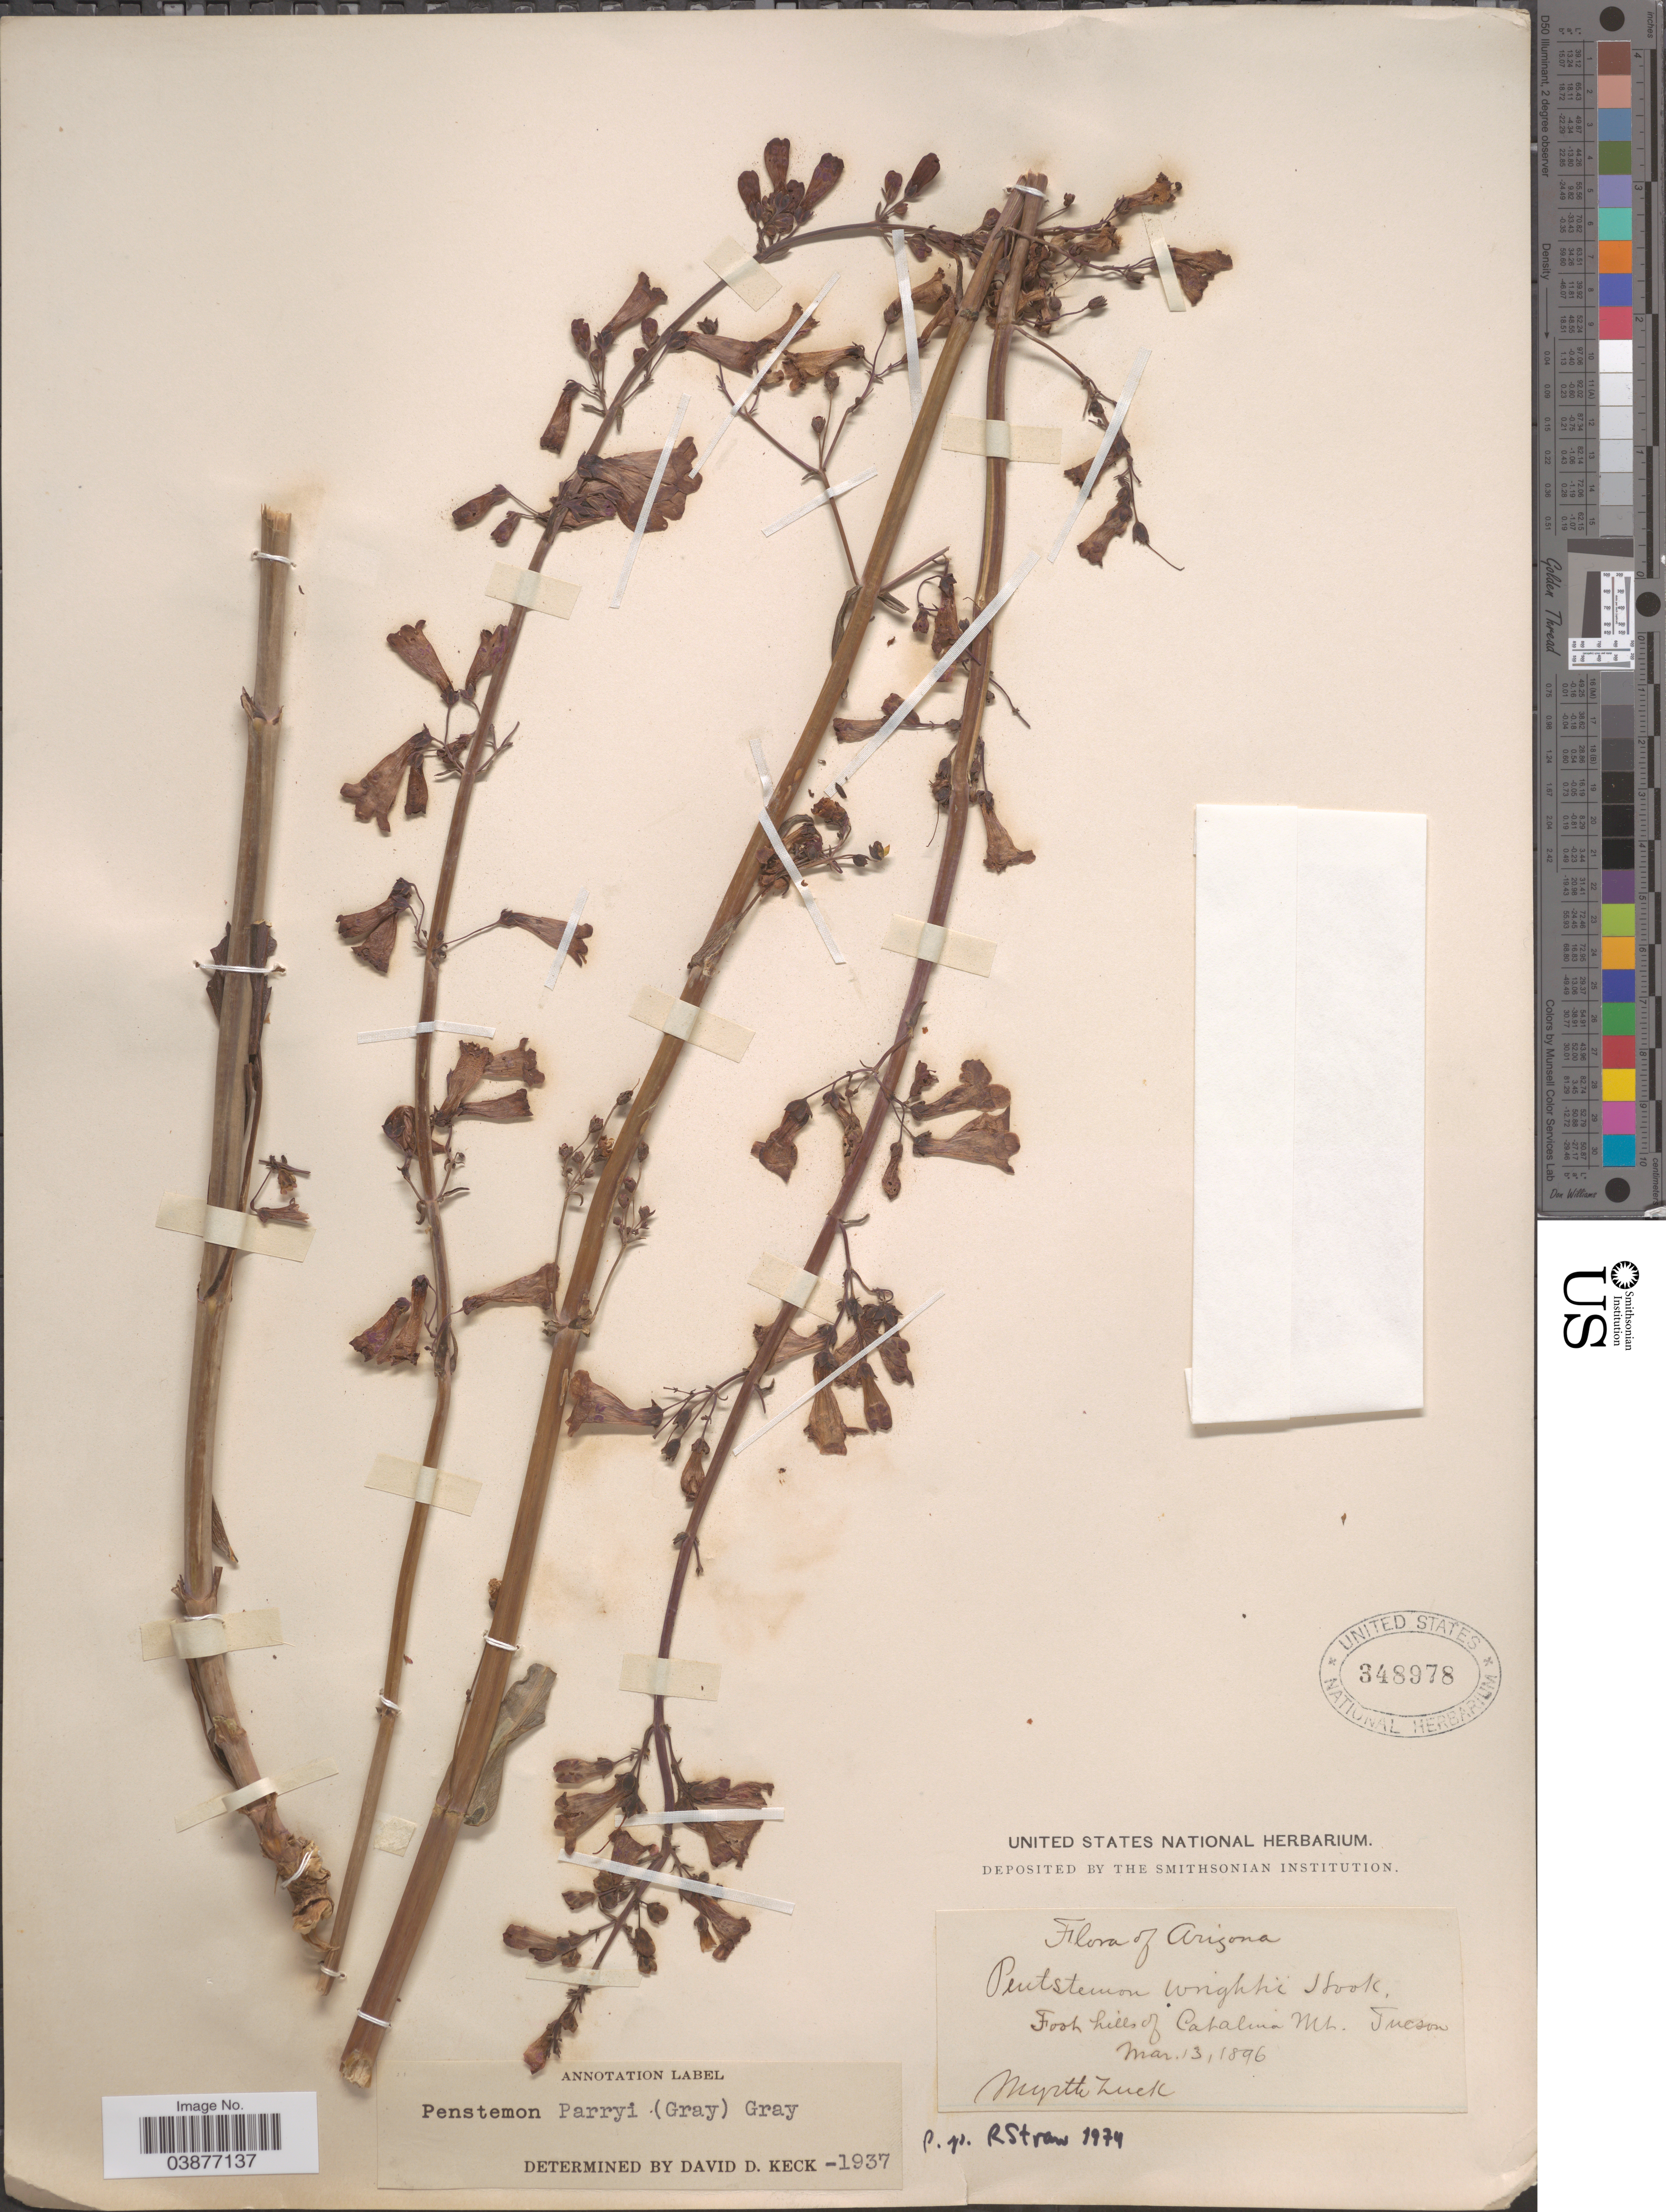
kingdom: Plantae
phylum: Tracheophyta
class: Magnoliopsida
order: Lamiales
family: Plantaginaceae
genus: Penstemon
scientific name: Penstemon parryi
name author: A. Gray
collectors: M. Luck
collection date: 1896-03-13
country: United States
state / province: Arizona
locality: Foothills of Catalina Mts. Tucson.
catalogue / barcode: US 348978